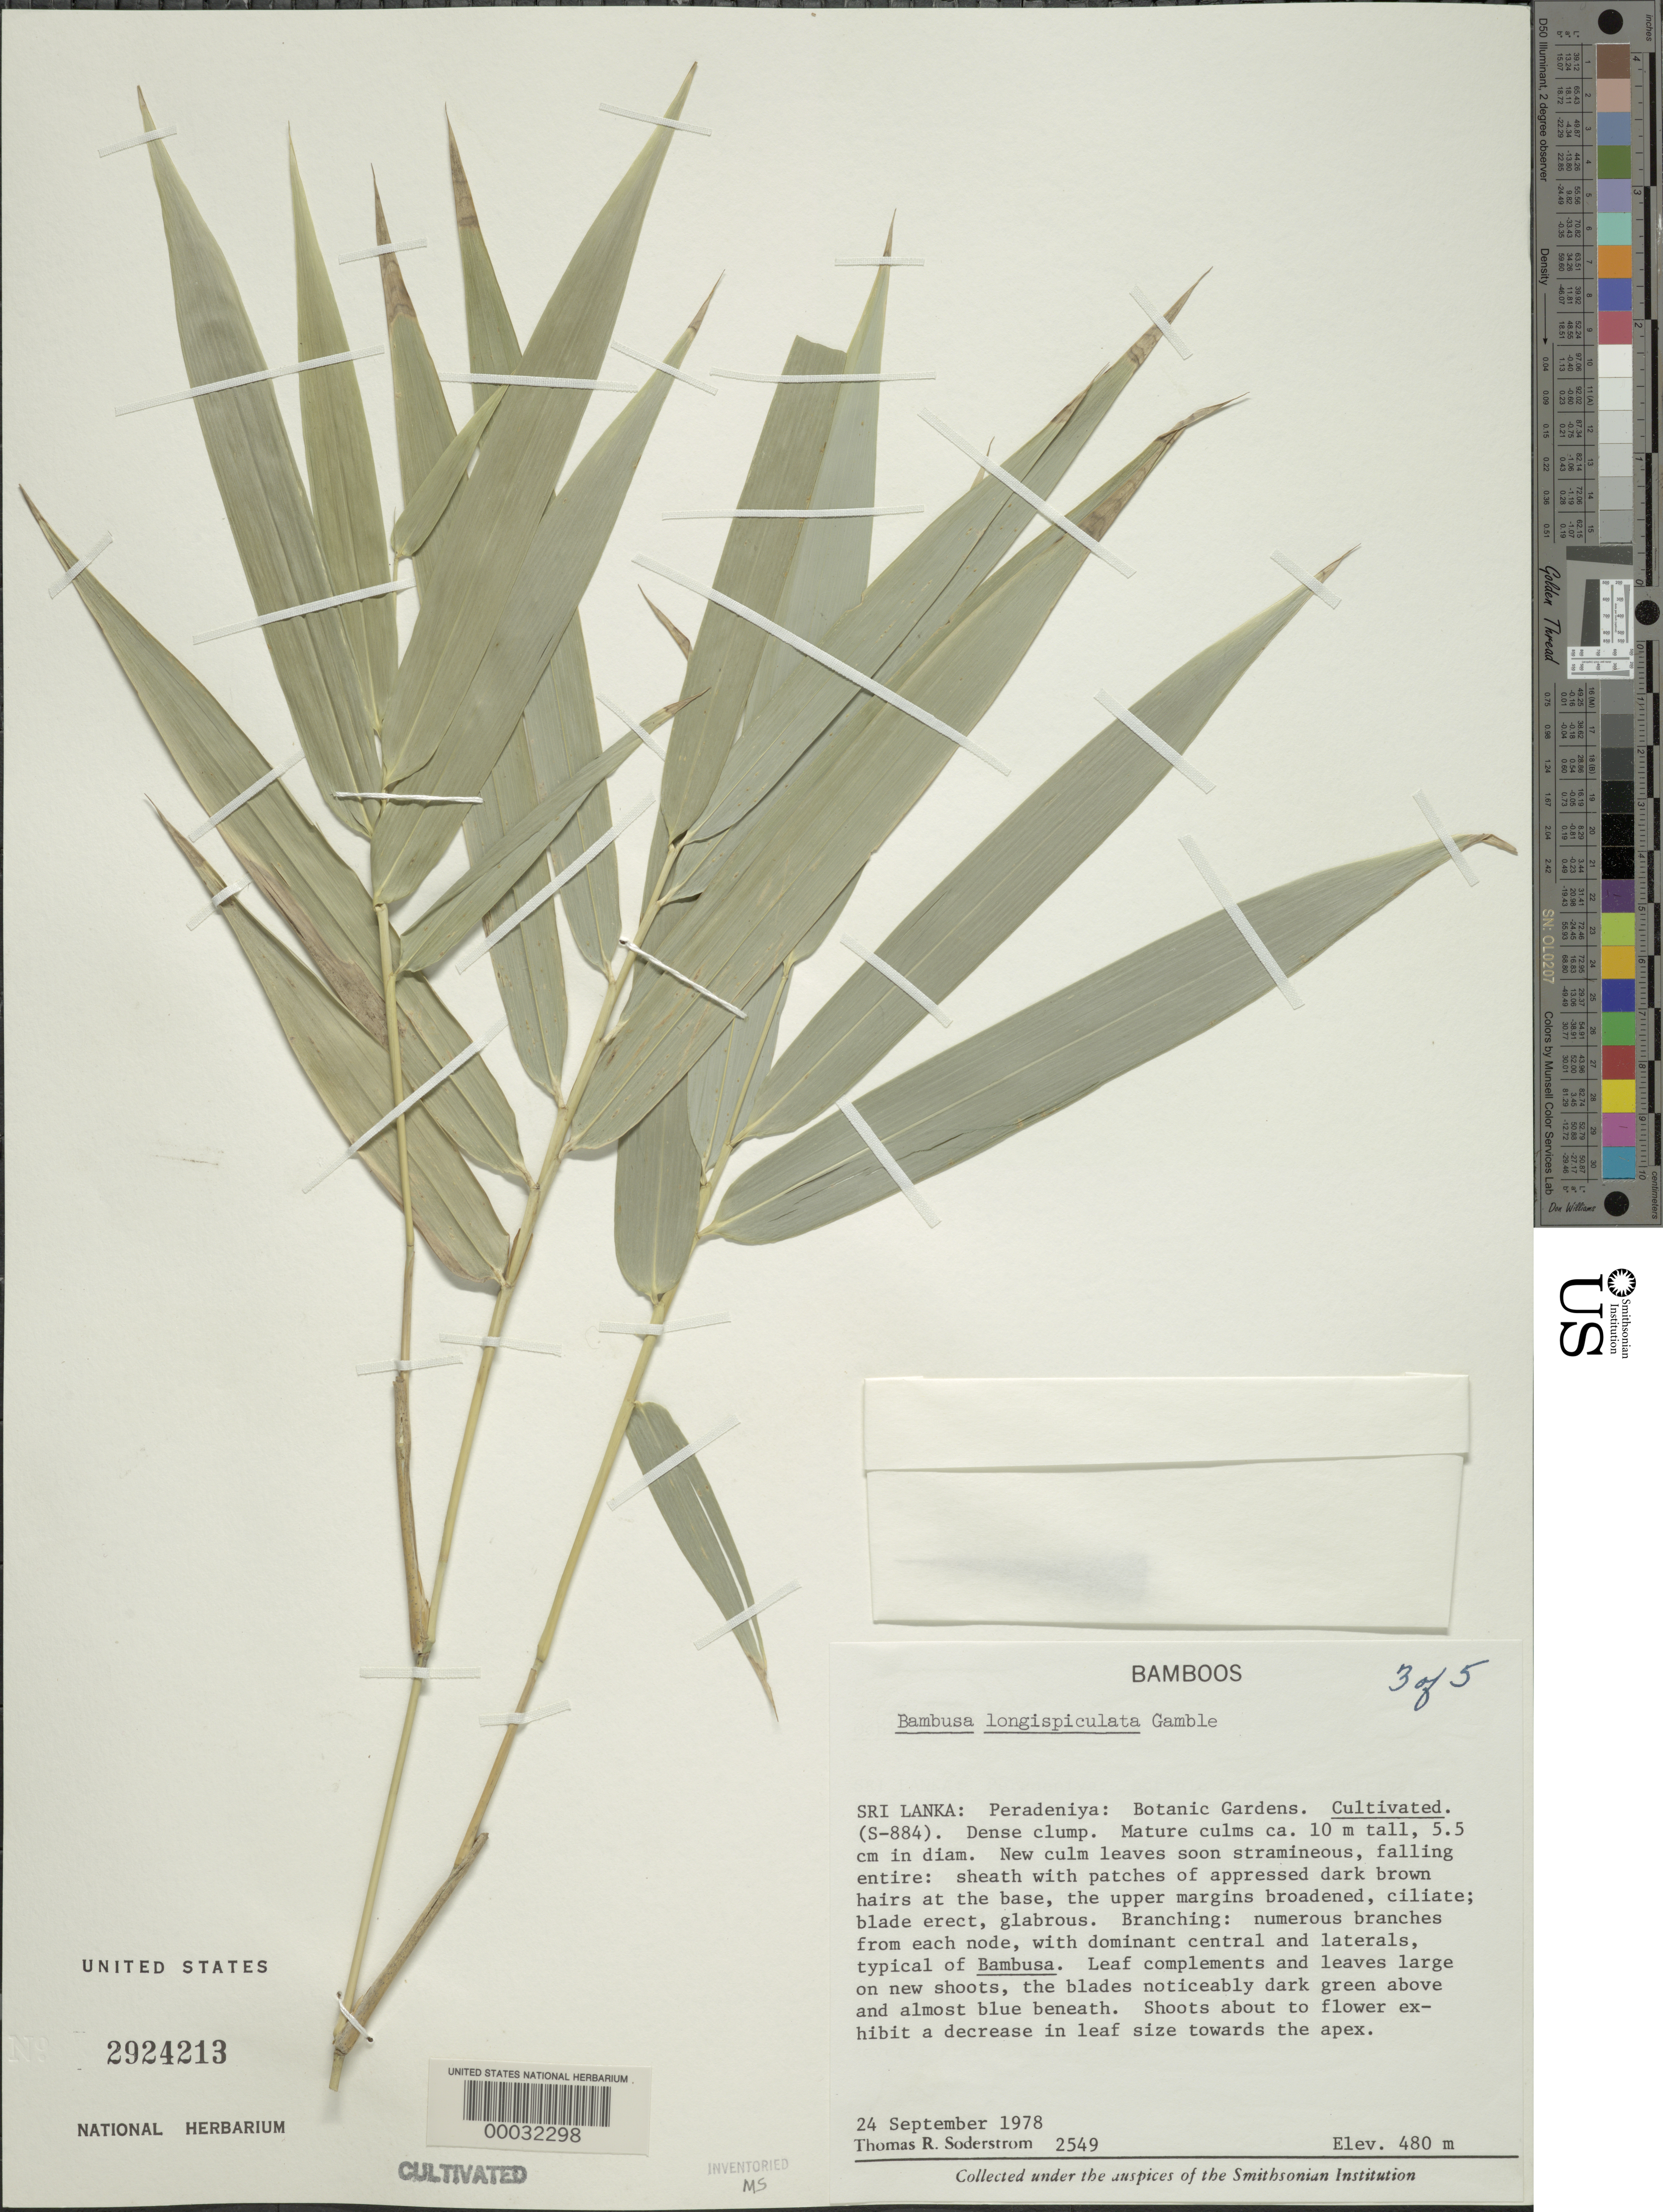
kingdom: Plantae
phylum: Tracheophyta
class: Liliopsida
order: Poales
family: Poaceae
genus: Bambusa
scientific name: Bambusa longispiculata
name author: Gamble ex Brandis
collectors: T. R. Soderstrom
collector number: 2549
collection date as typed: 24 Sep 1978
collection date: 1978-09-24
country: Sri Lanka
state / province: Central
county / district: Kandy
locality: Peradeniya botanical gardens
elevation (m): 480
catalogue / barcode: US 2924213